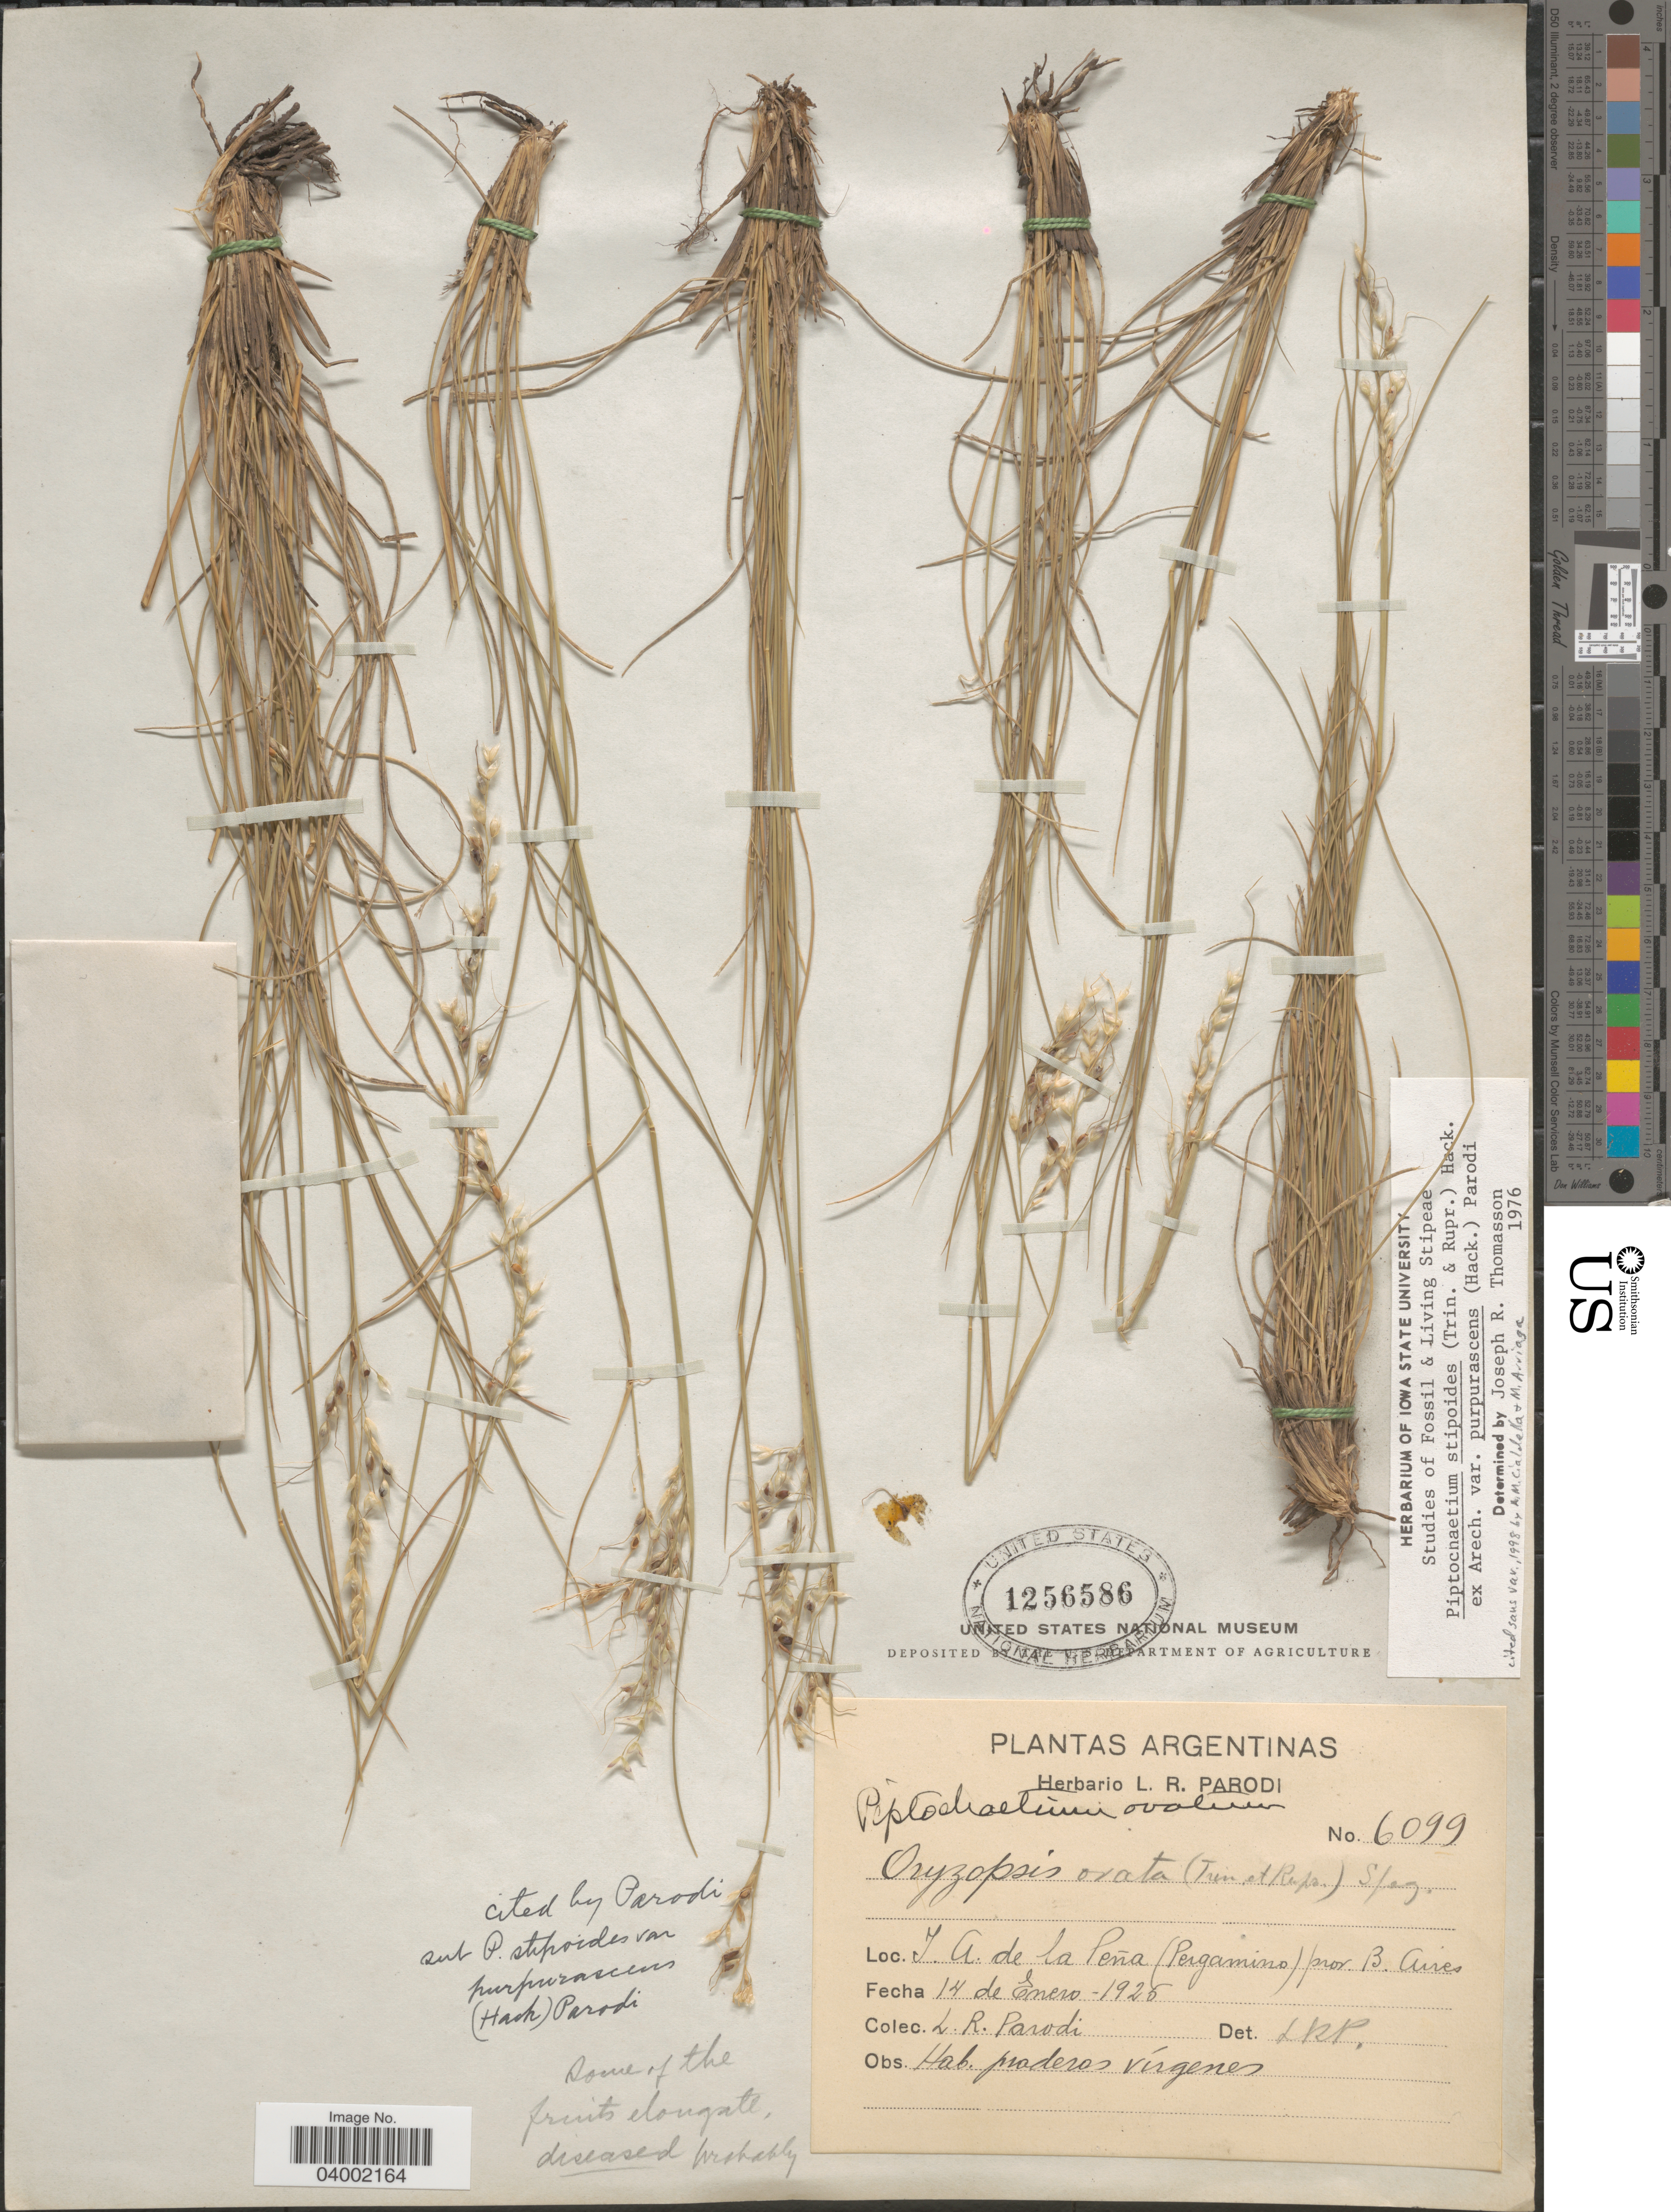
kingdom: Plantae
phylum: Tracheophyta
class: Liliopsida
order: Poales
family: Poaceae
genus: Piptochaetium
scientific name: Piptochaetium stipoides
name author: (Trin. & Rupr.) Hack. & Arechav.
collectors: L. R. Parodi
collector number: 6099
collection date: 1925-01-14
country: Argentina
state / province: Buenos Aires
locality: T. A. de la Peña (Pergamino) prov. B. Aires.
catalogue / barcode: US 1256586